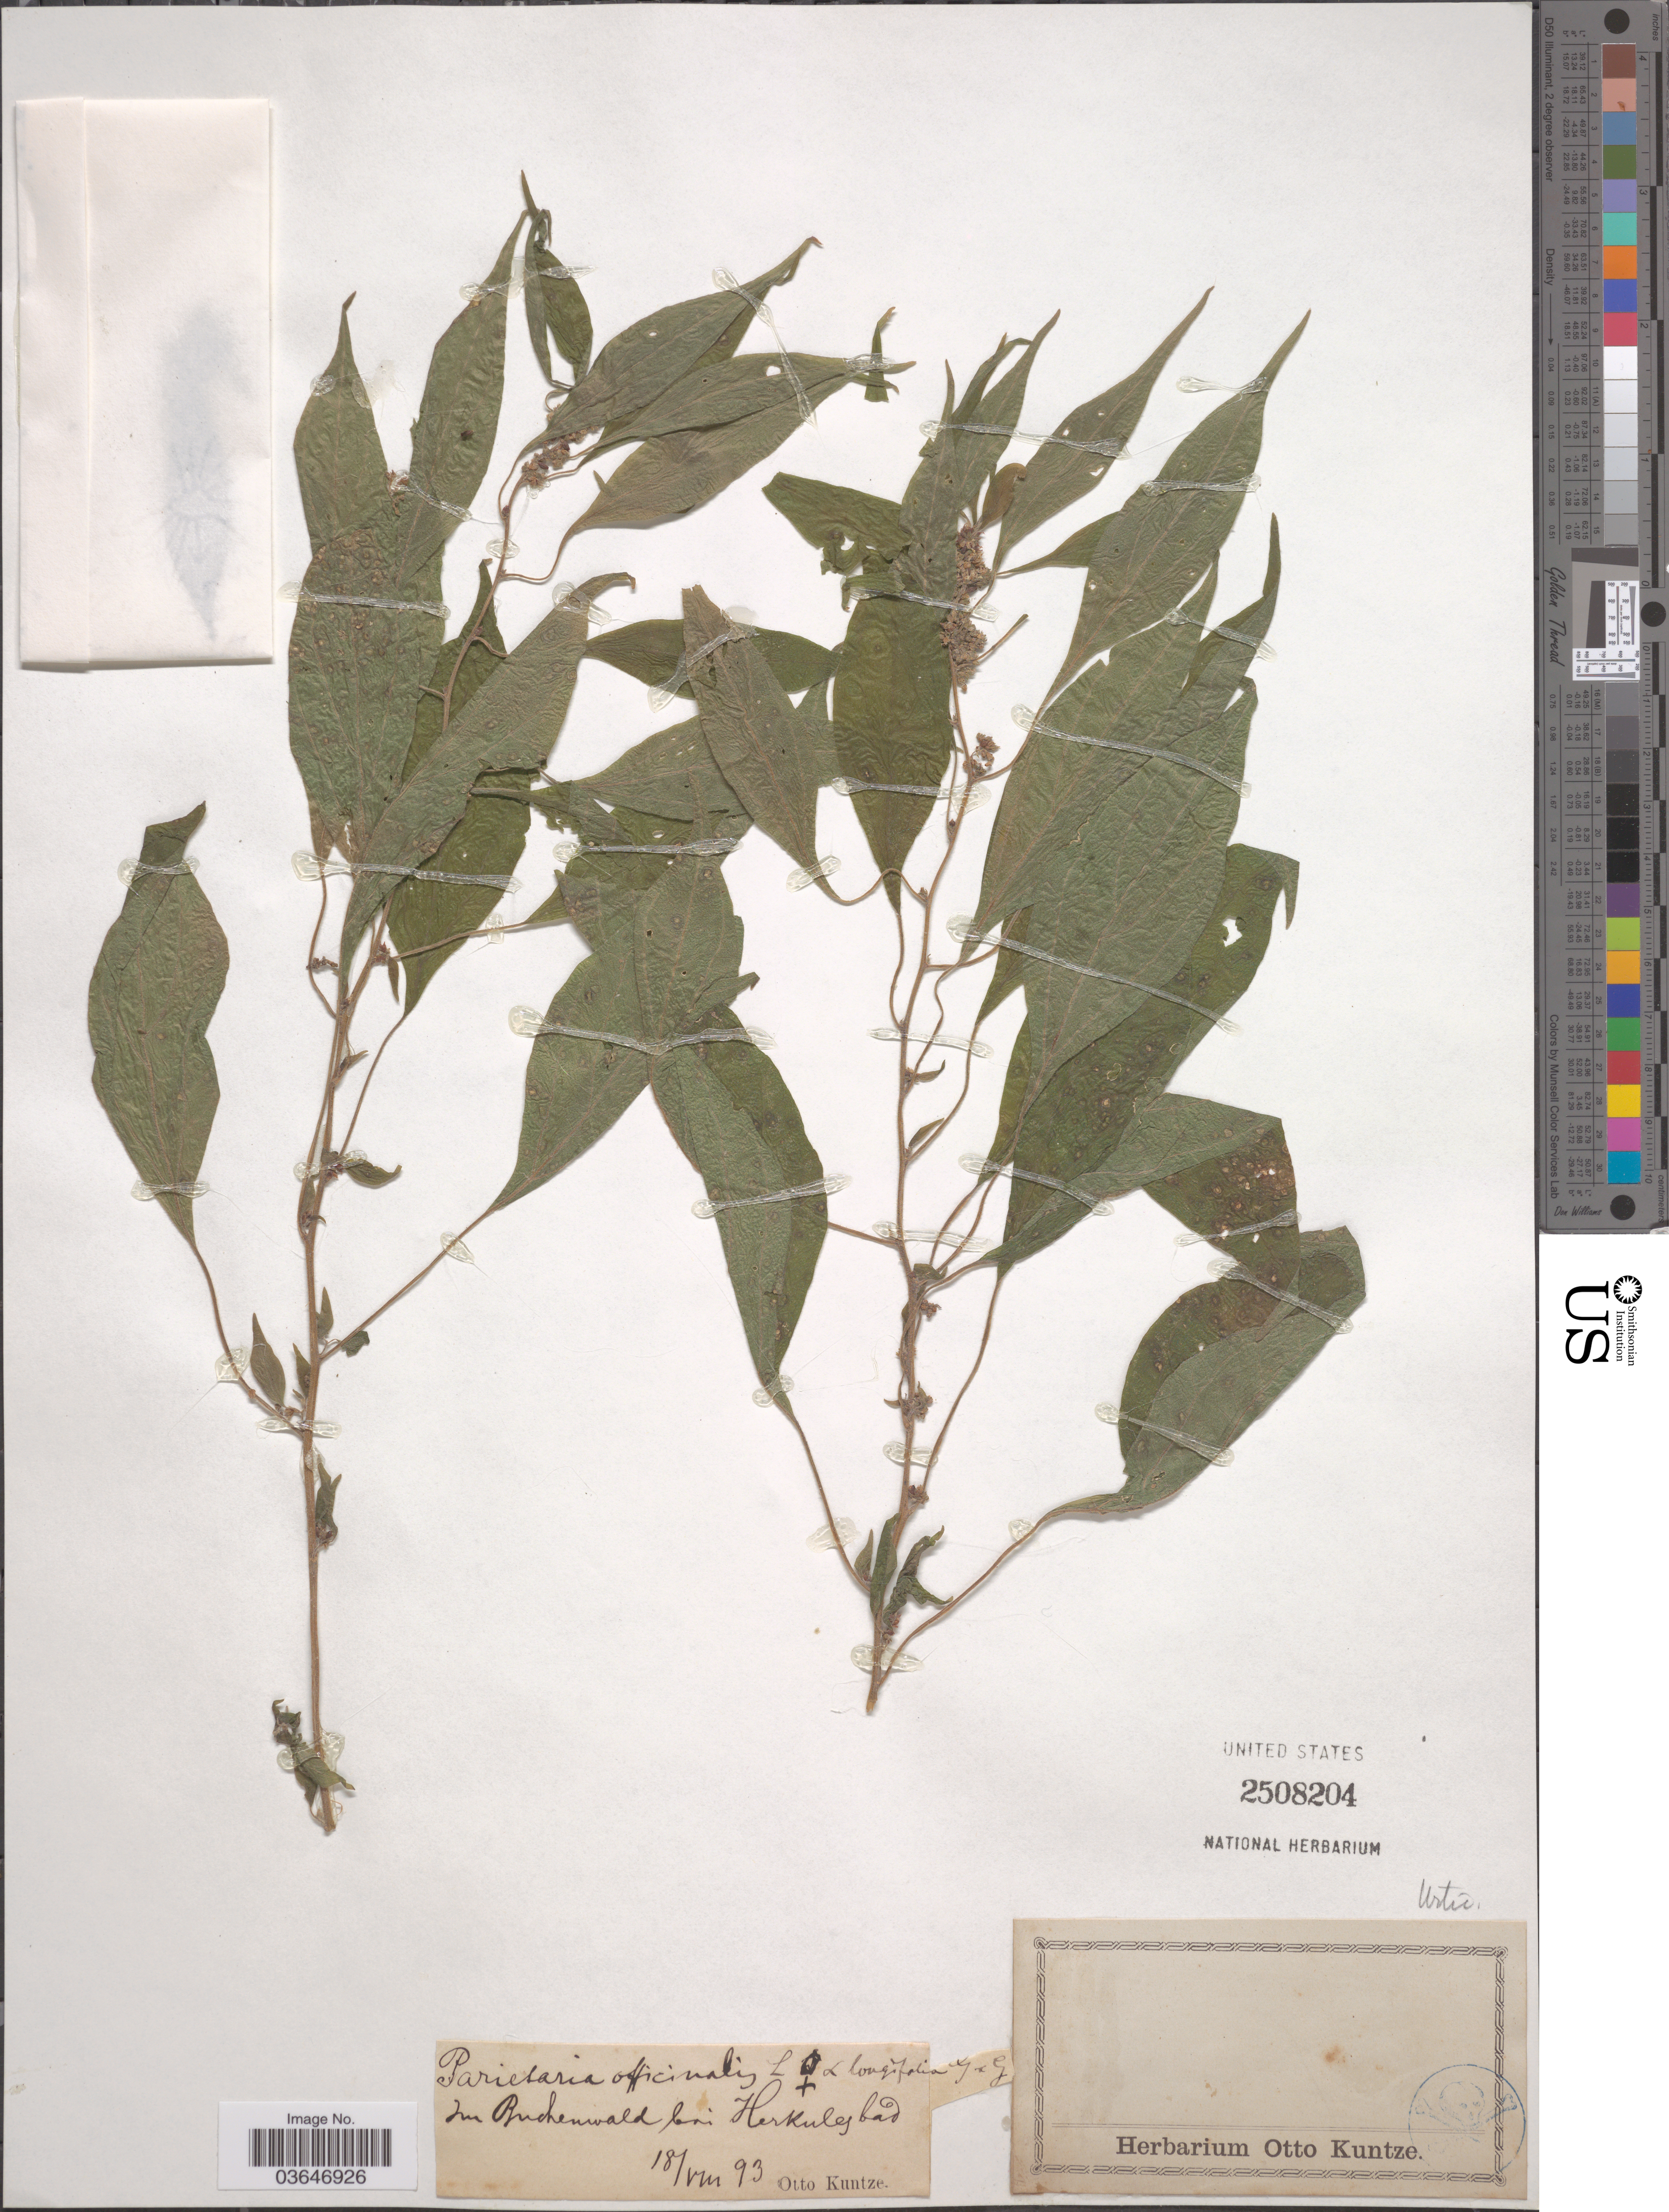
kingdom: Plantae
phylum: Tracheophyta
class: Magnoliopsida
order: Rosales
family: Urticaceae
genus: Parietaria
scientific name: Parietaria officinalis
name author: L.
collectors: C.E.O. Kuntze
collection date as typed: Transcribed d/m/y: 18/8/93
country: Romania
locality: Bai Herkulesbad.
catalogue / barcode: US 2508204